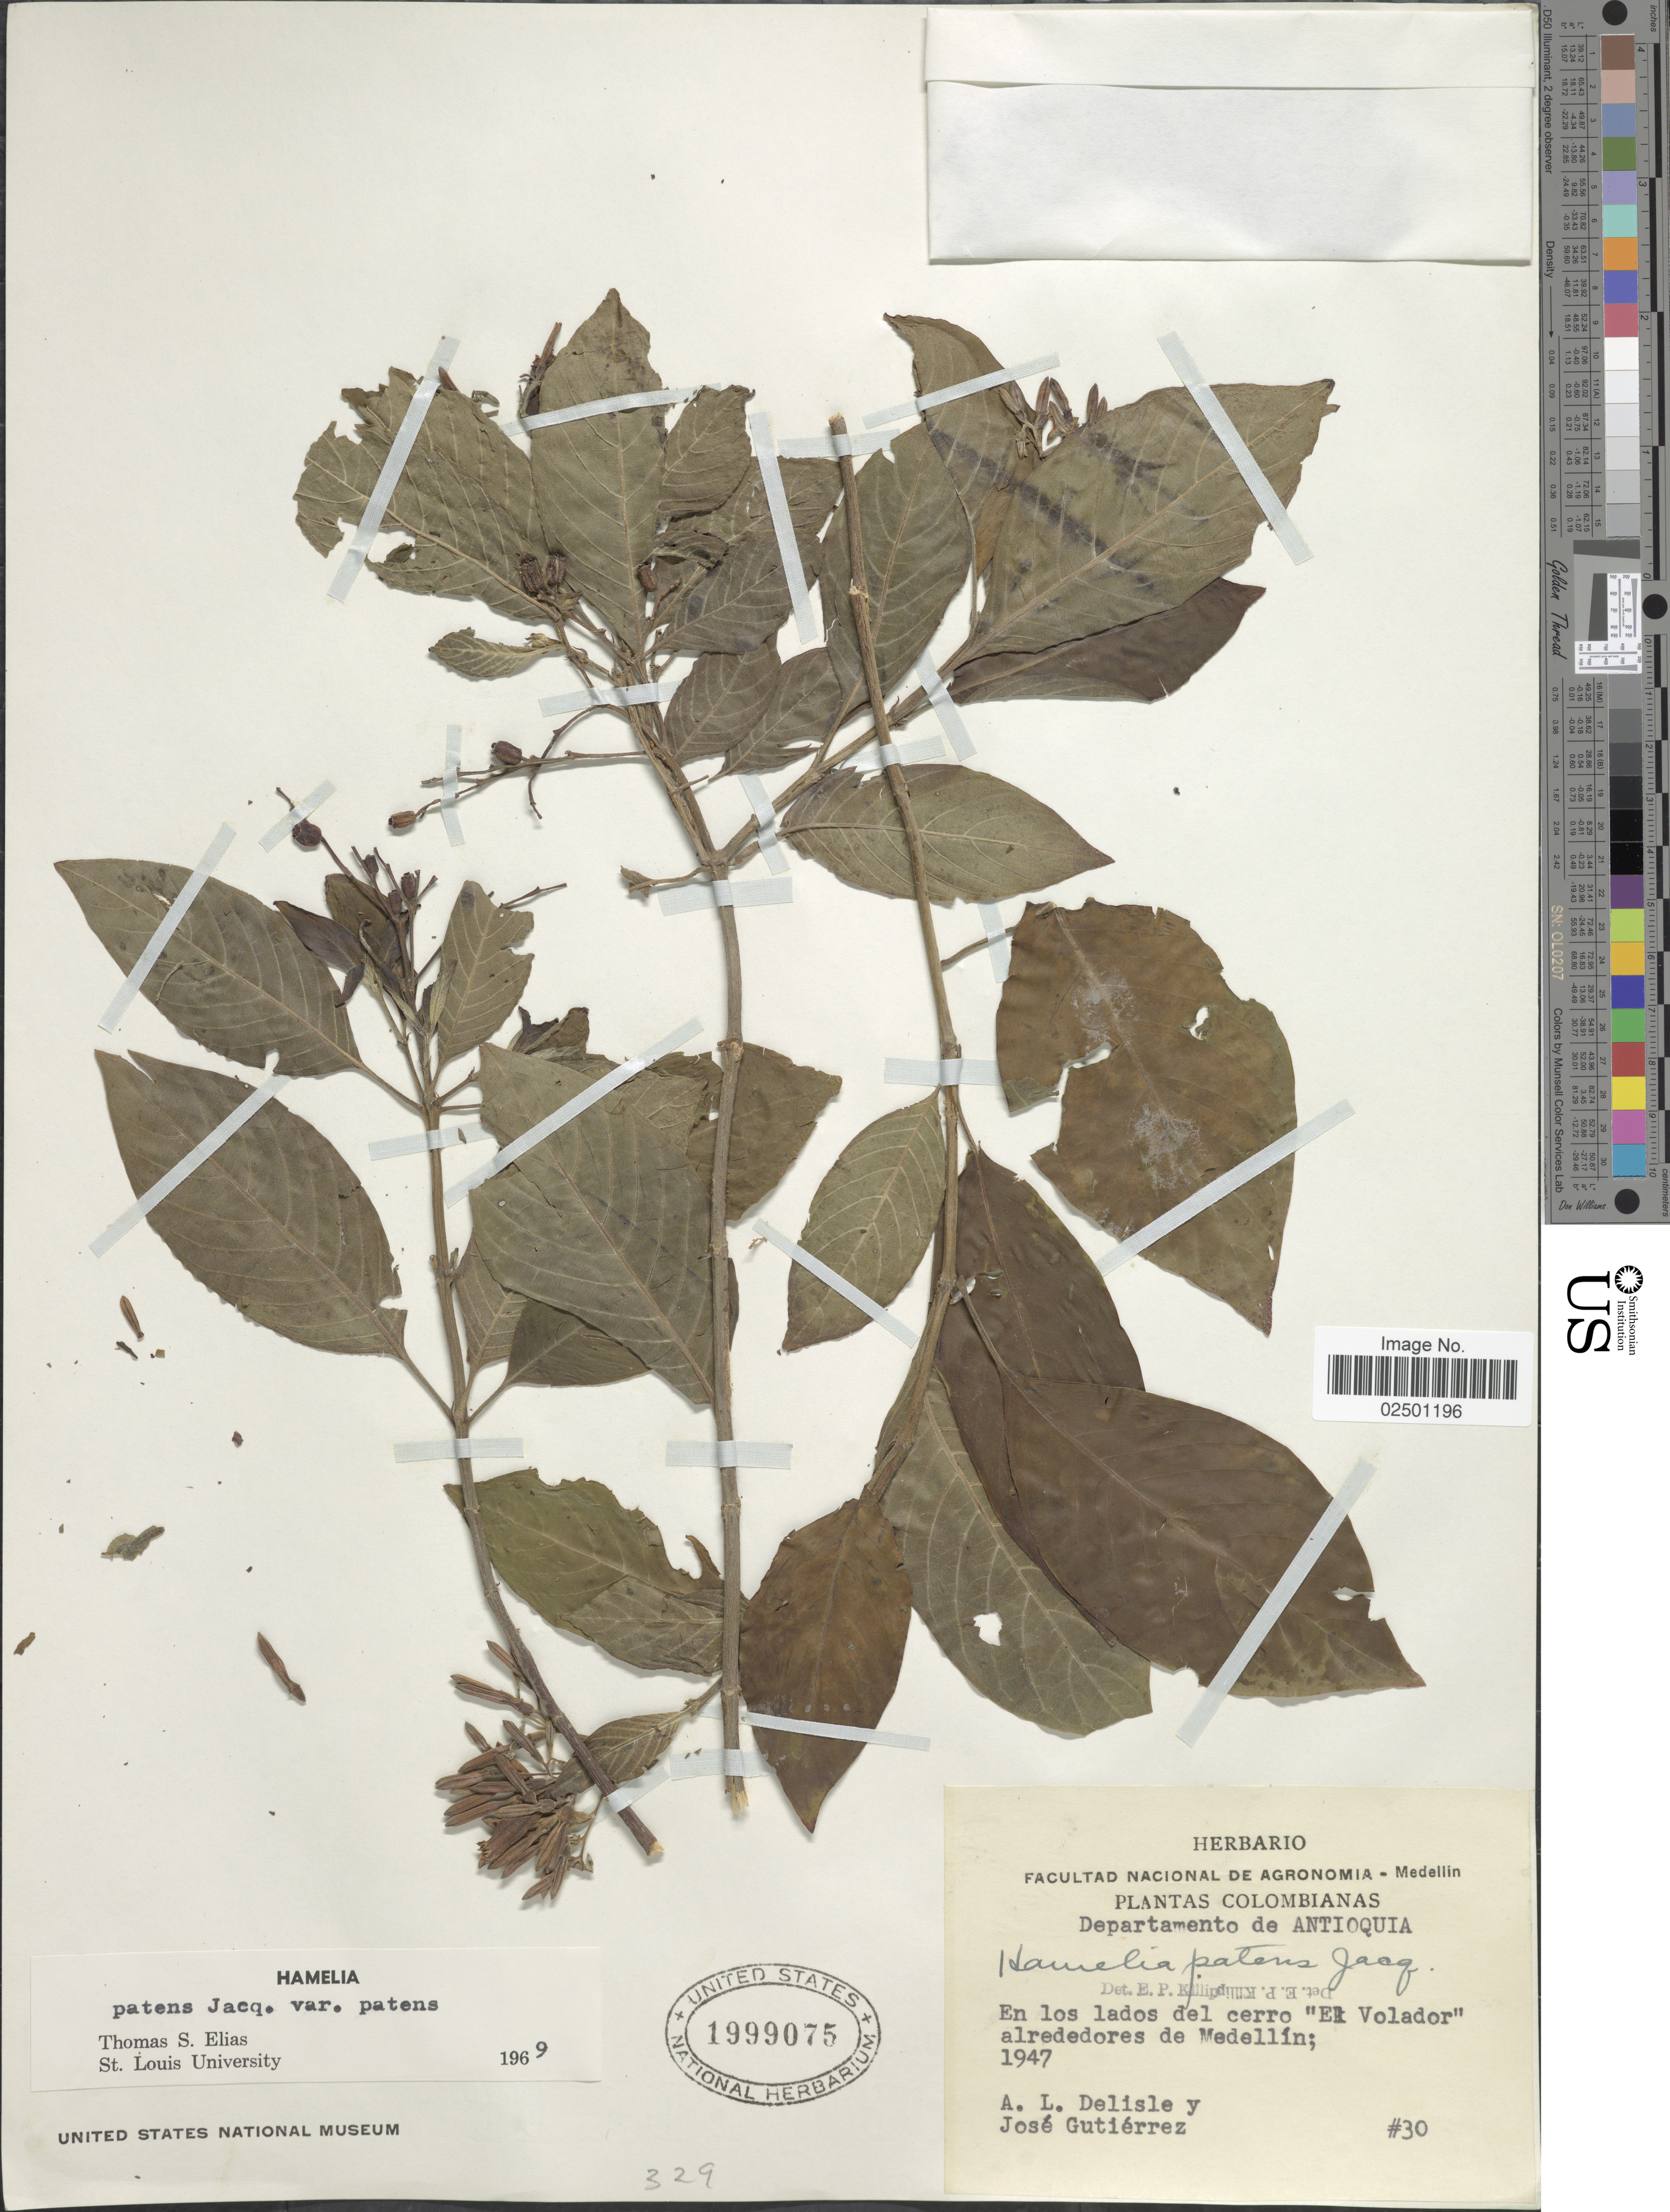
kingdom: Plantae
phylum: Tracheophyta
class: Magnoliopsida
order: Gentianales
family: Rubiaceae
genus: Hamelia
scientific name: Hamelia patens var. patens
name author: Jacq.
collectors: A. Delisle & J. Gutiérrez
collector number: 30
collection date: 1947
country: Colombia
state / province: Antioquia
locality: Departamento de Antioquia. En los lados del cerro "El Volador"alrededores de Medellin.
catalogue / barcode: US 1999075